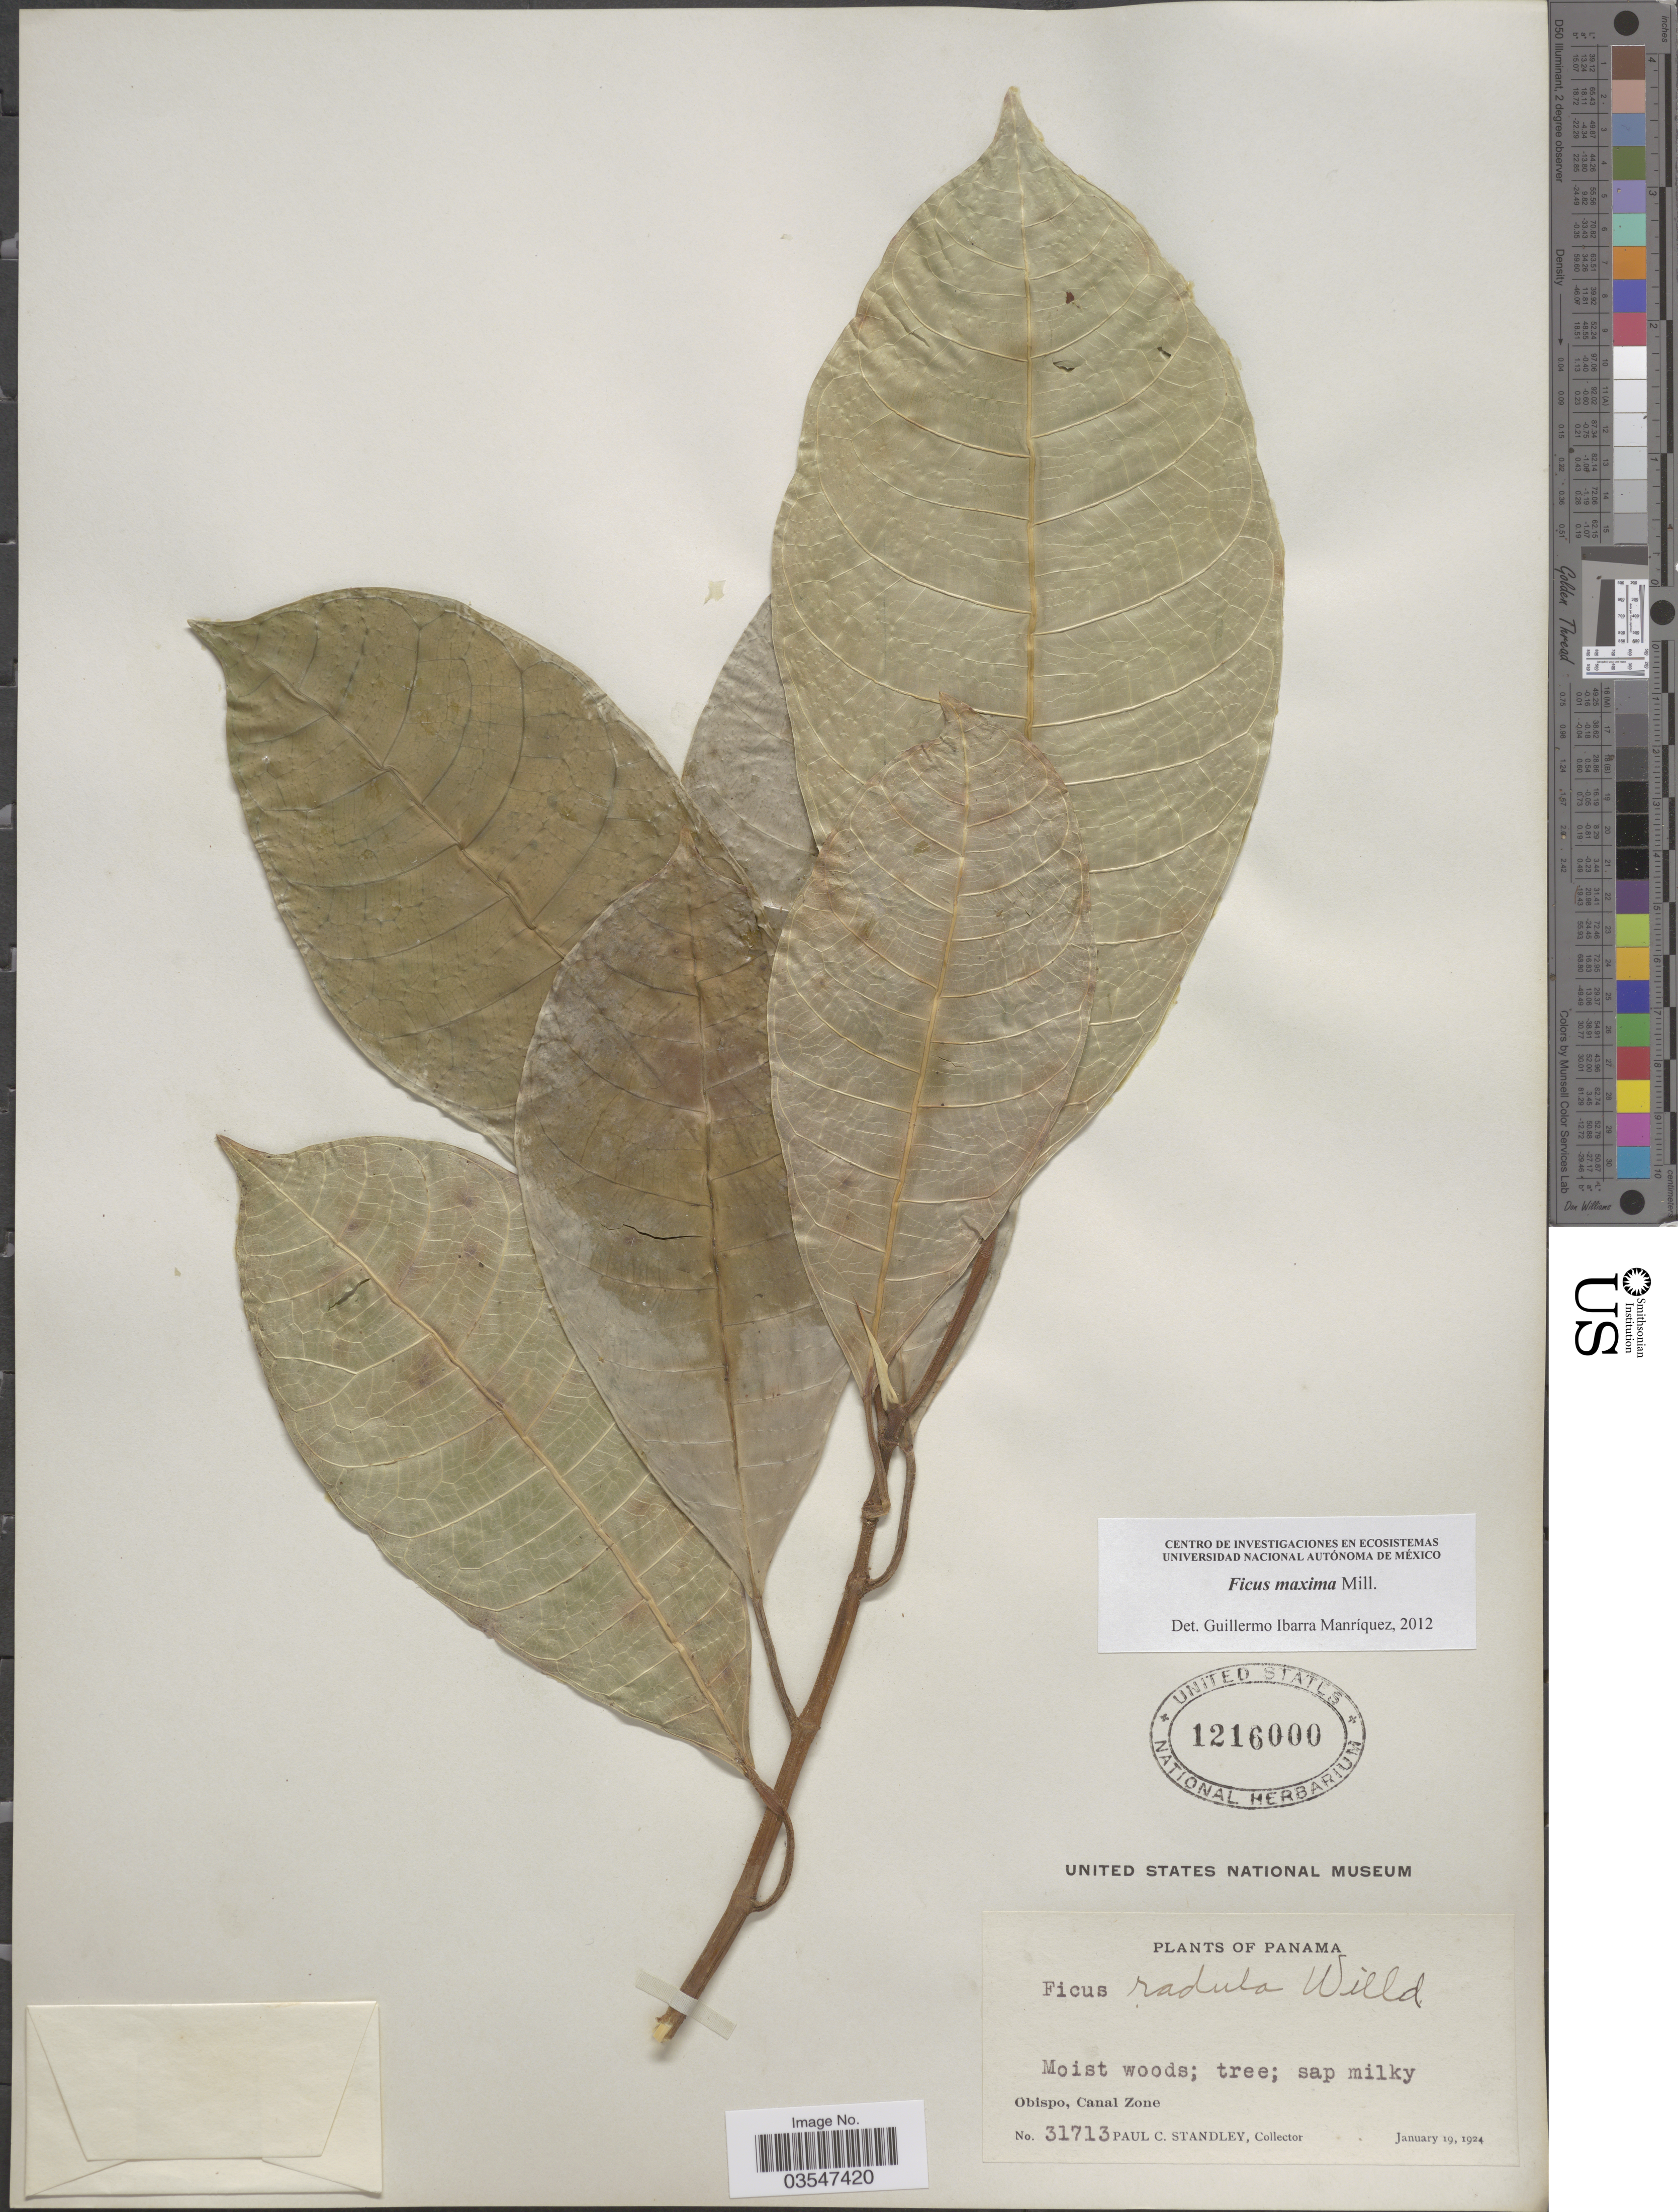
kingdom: Plantae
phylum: Tracheophyta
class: Magnoliopsida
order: Rosales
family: Moraceae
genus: Ficus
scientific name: Ficus maxima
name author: Mill.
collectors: P. C. Standley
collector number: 31713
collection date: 1924-01-19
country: Panama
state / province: Colón / Panamá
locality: Obispo, Canal Zone.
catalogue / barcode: US 1216000